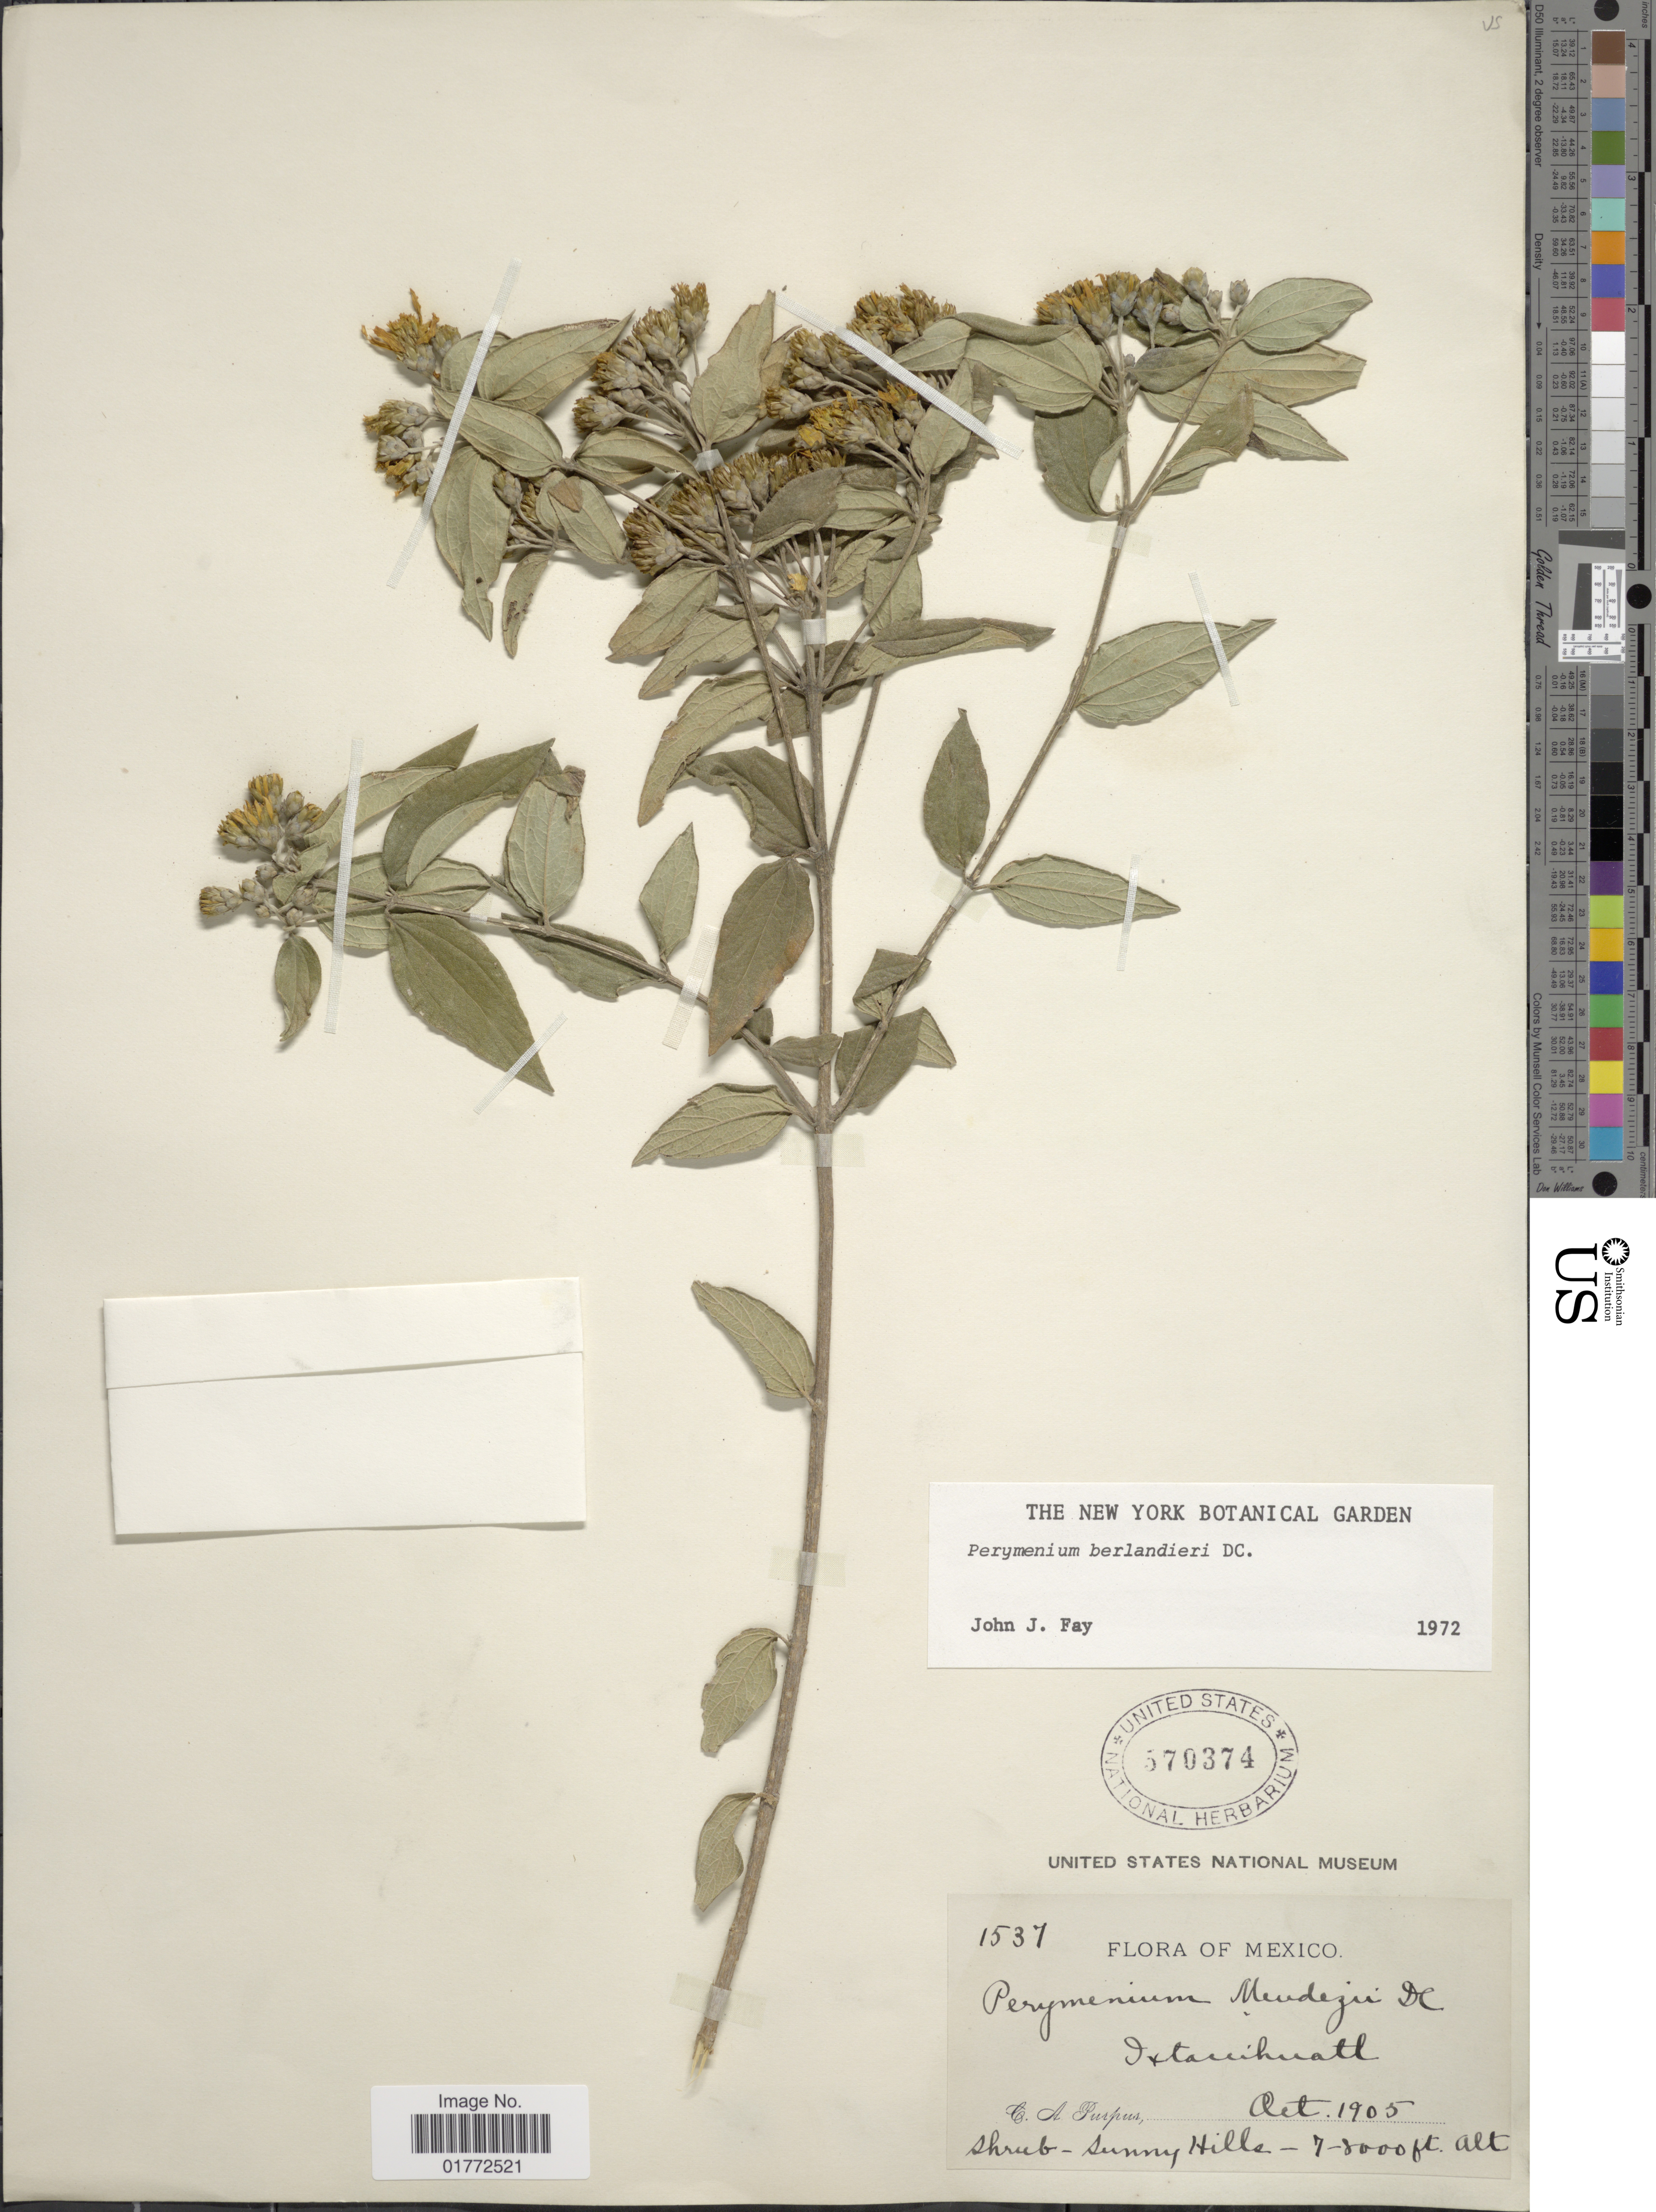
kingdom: Plantae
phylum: Tracheophyta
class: Magnoliopsida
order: Asterales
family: Asteraceae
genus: Perymenium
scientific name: Perymenium berlandieri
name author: DC.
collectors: C. A. Purpus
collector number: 1537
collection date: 1905-10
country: Mexico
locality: Iztaccíhuatl. Sunny Hills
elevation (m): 2134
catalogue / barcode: US 570374